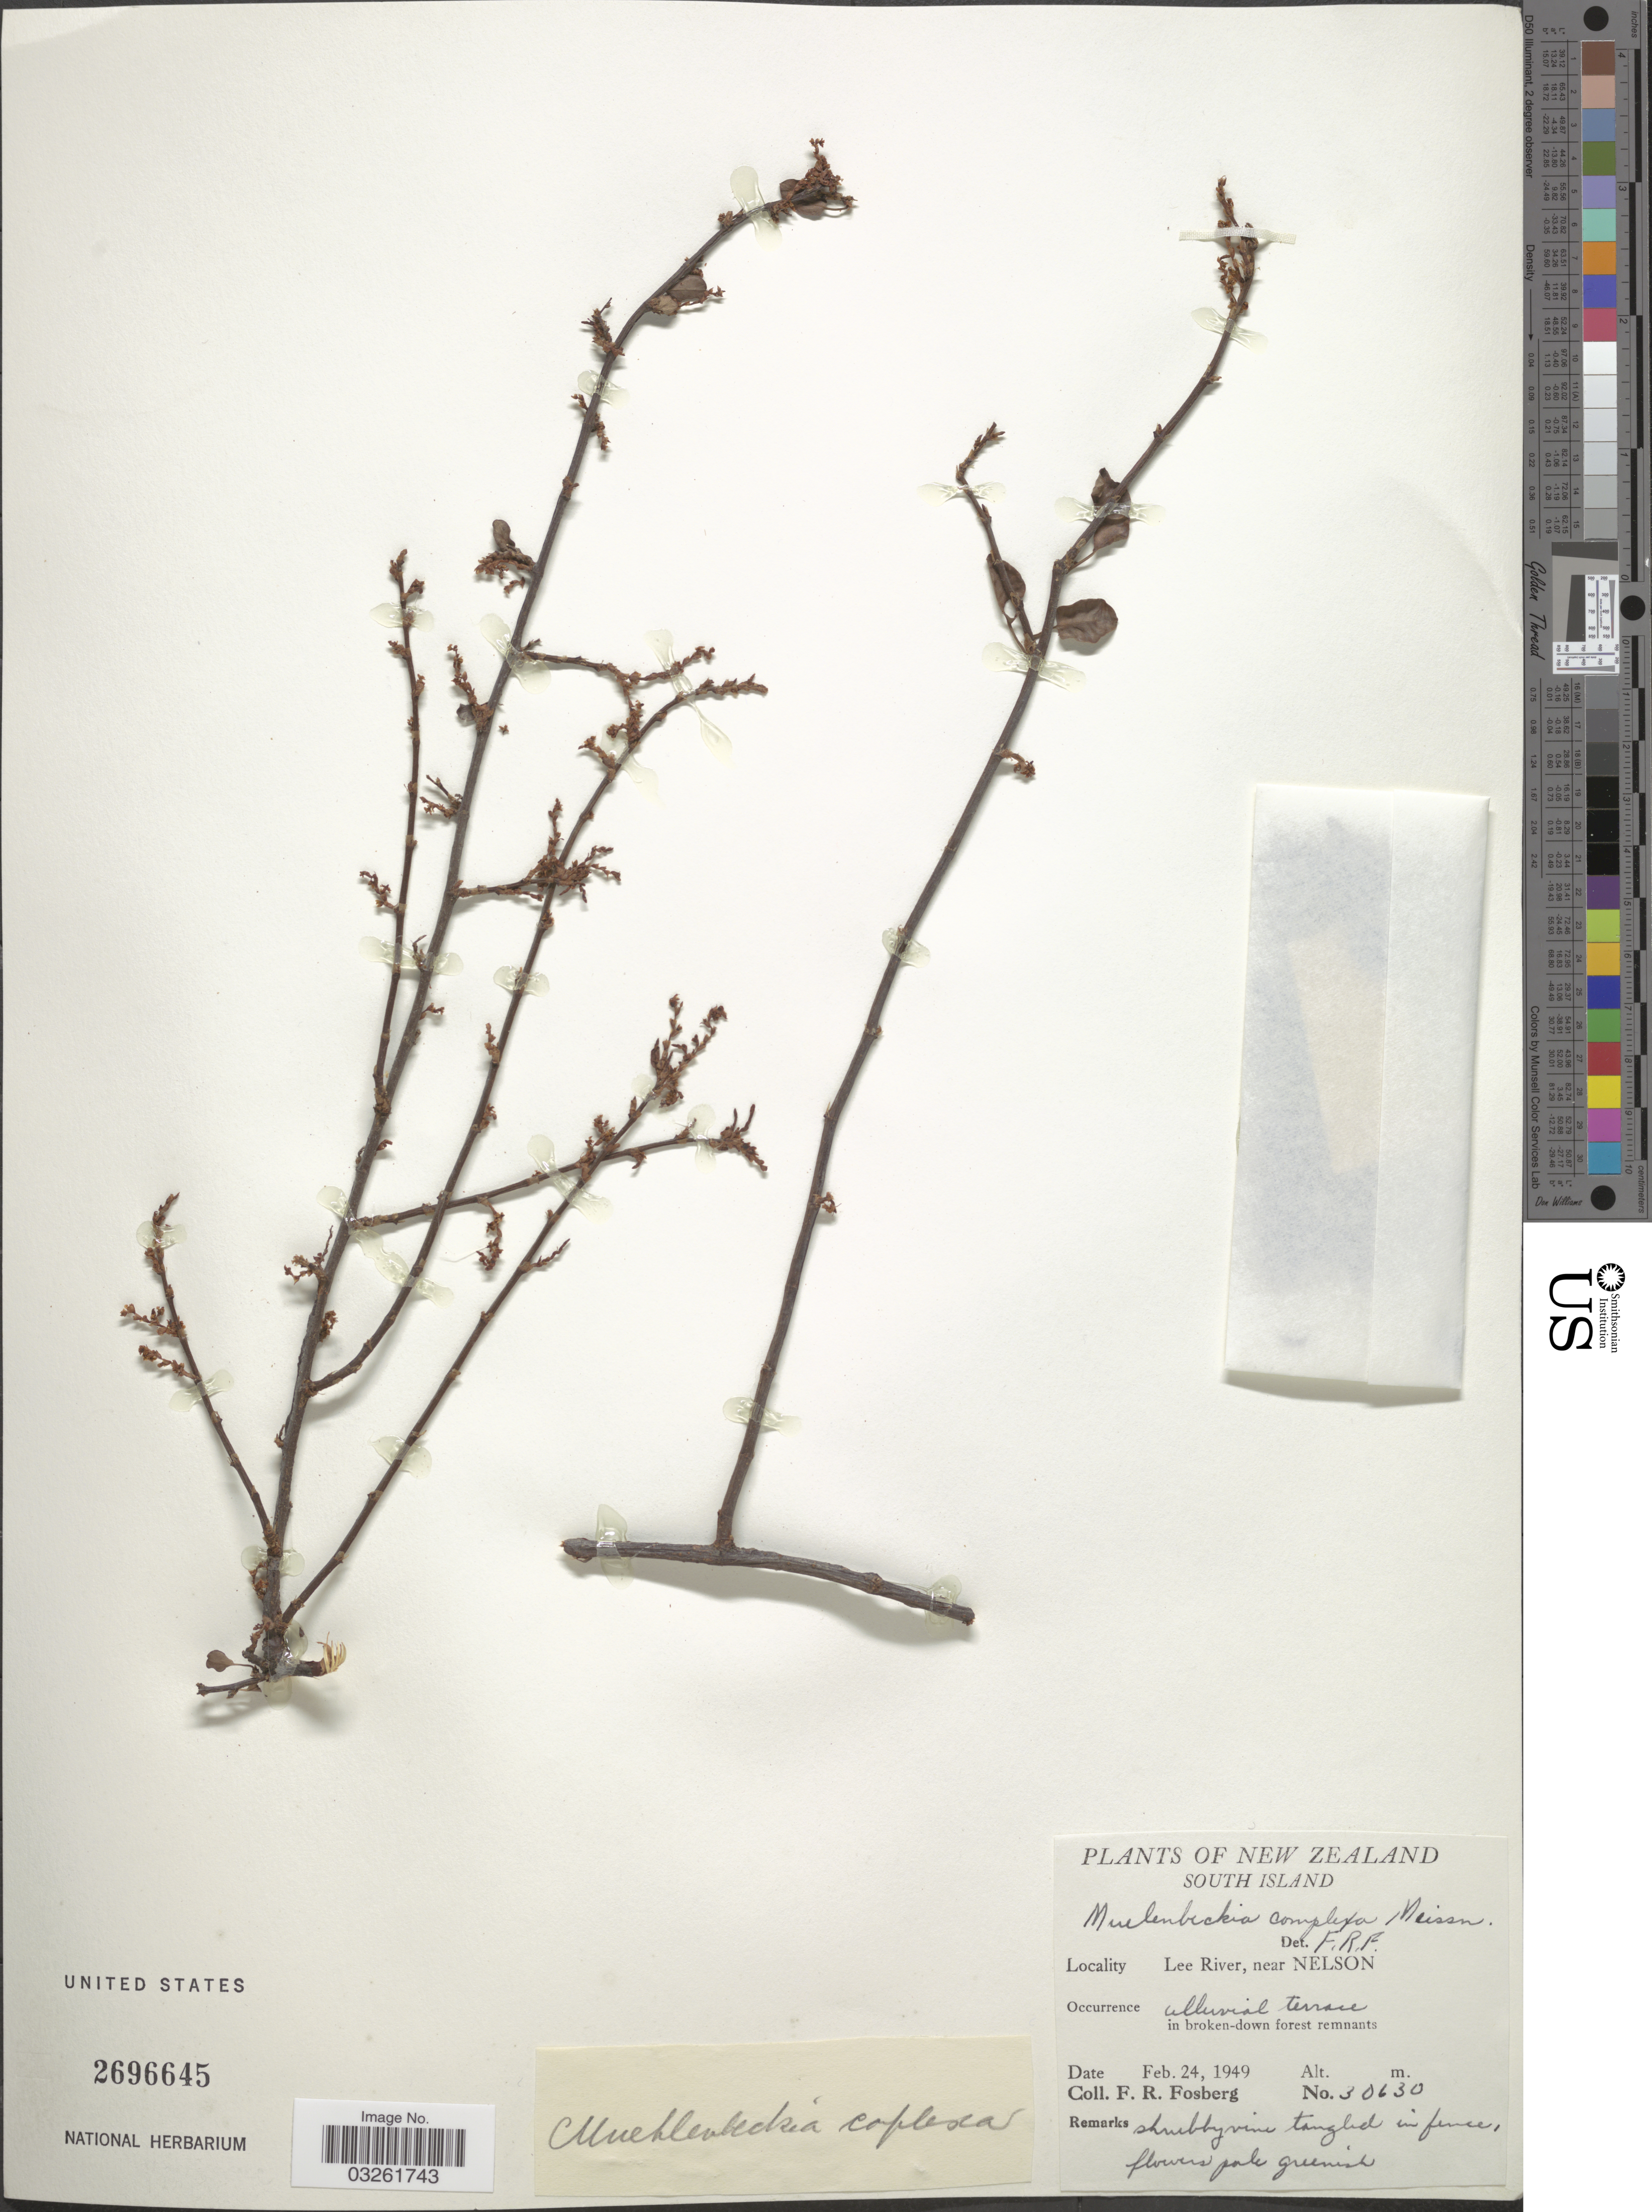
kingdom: Plantae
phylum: Tracheophyta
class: Magnoliopsida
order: Caryophyllales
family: Polygonaceae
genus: Muehlenbeckia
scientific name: Muehlenbeckia complexa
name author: Meisn.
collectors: F. R. Fosberg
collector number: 30630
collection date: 1949-02-24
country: New Zealand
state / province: Nelson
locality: South Island. Lee River, near Nelson.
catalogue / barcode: US 2696645